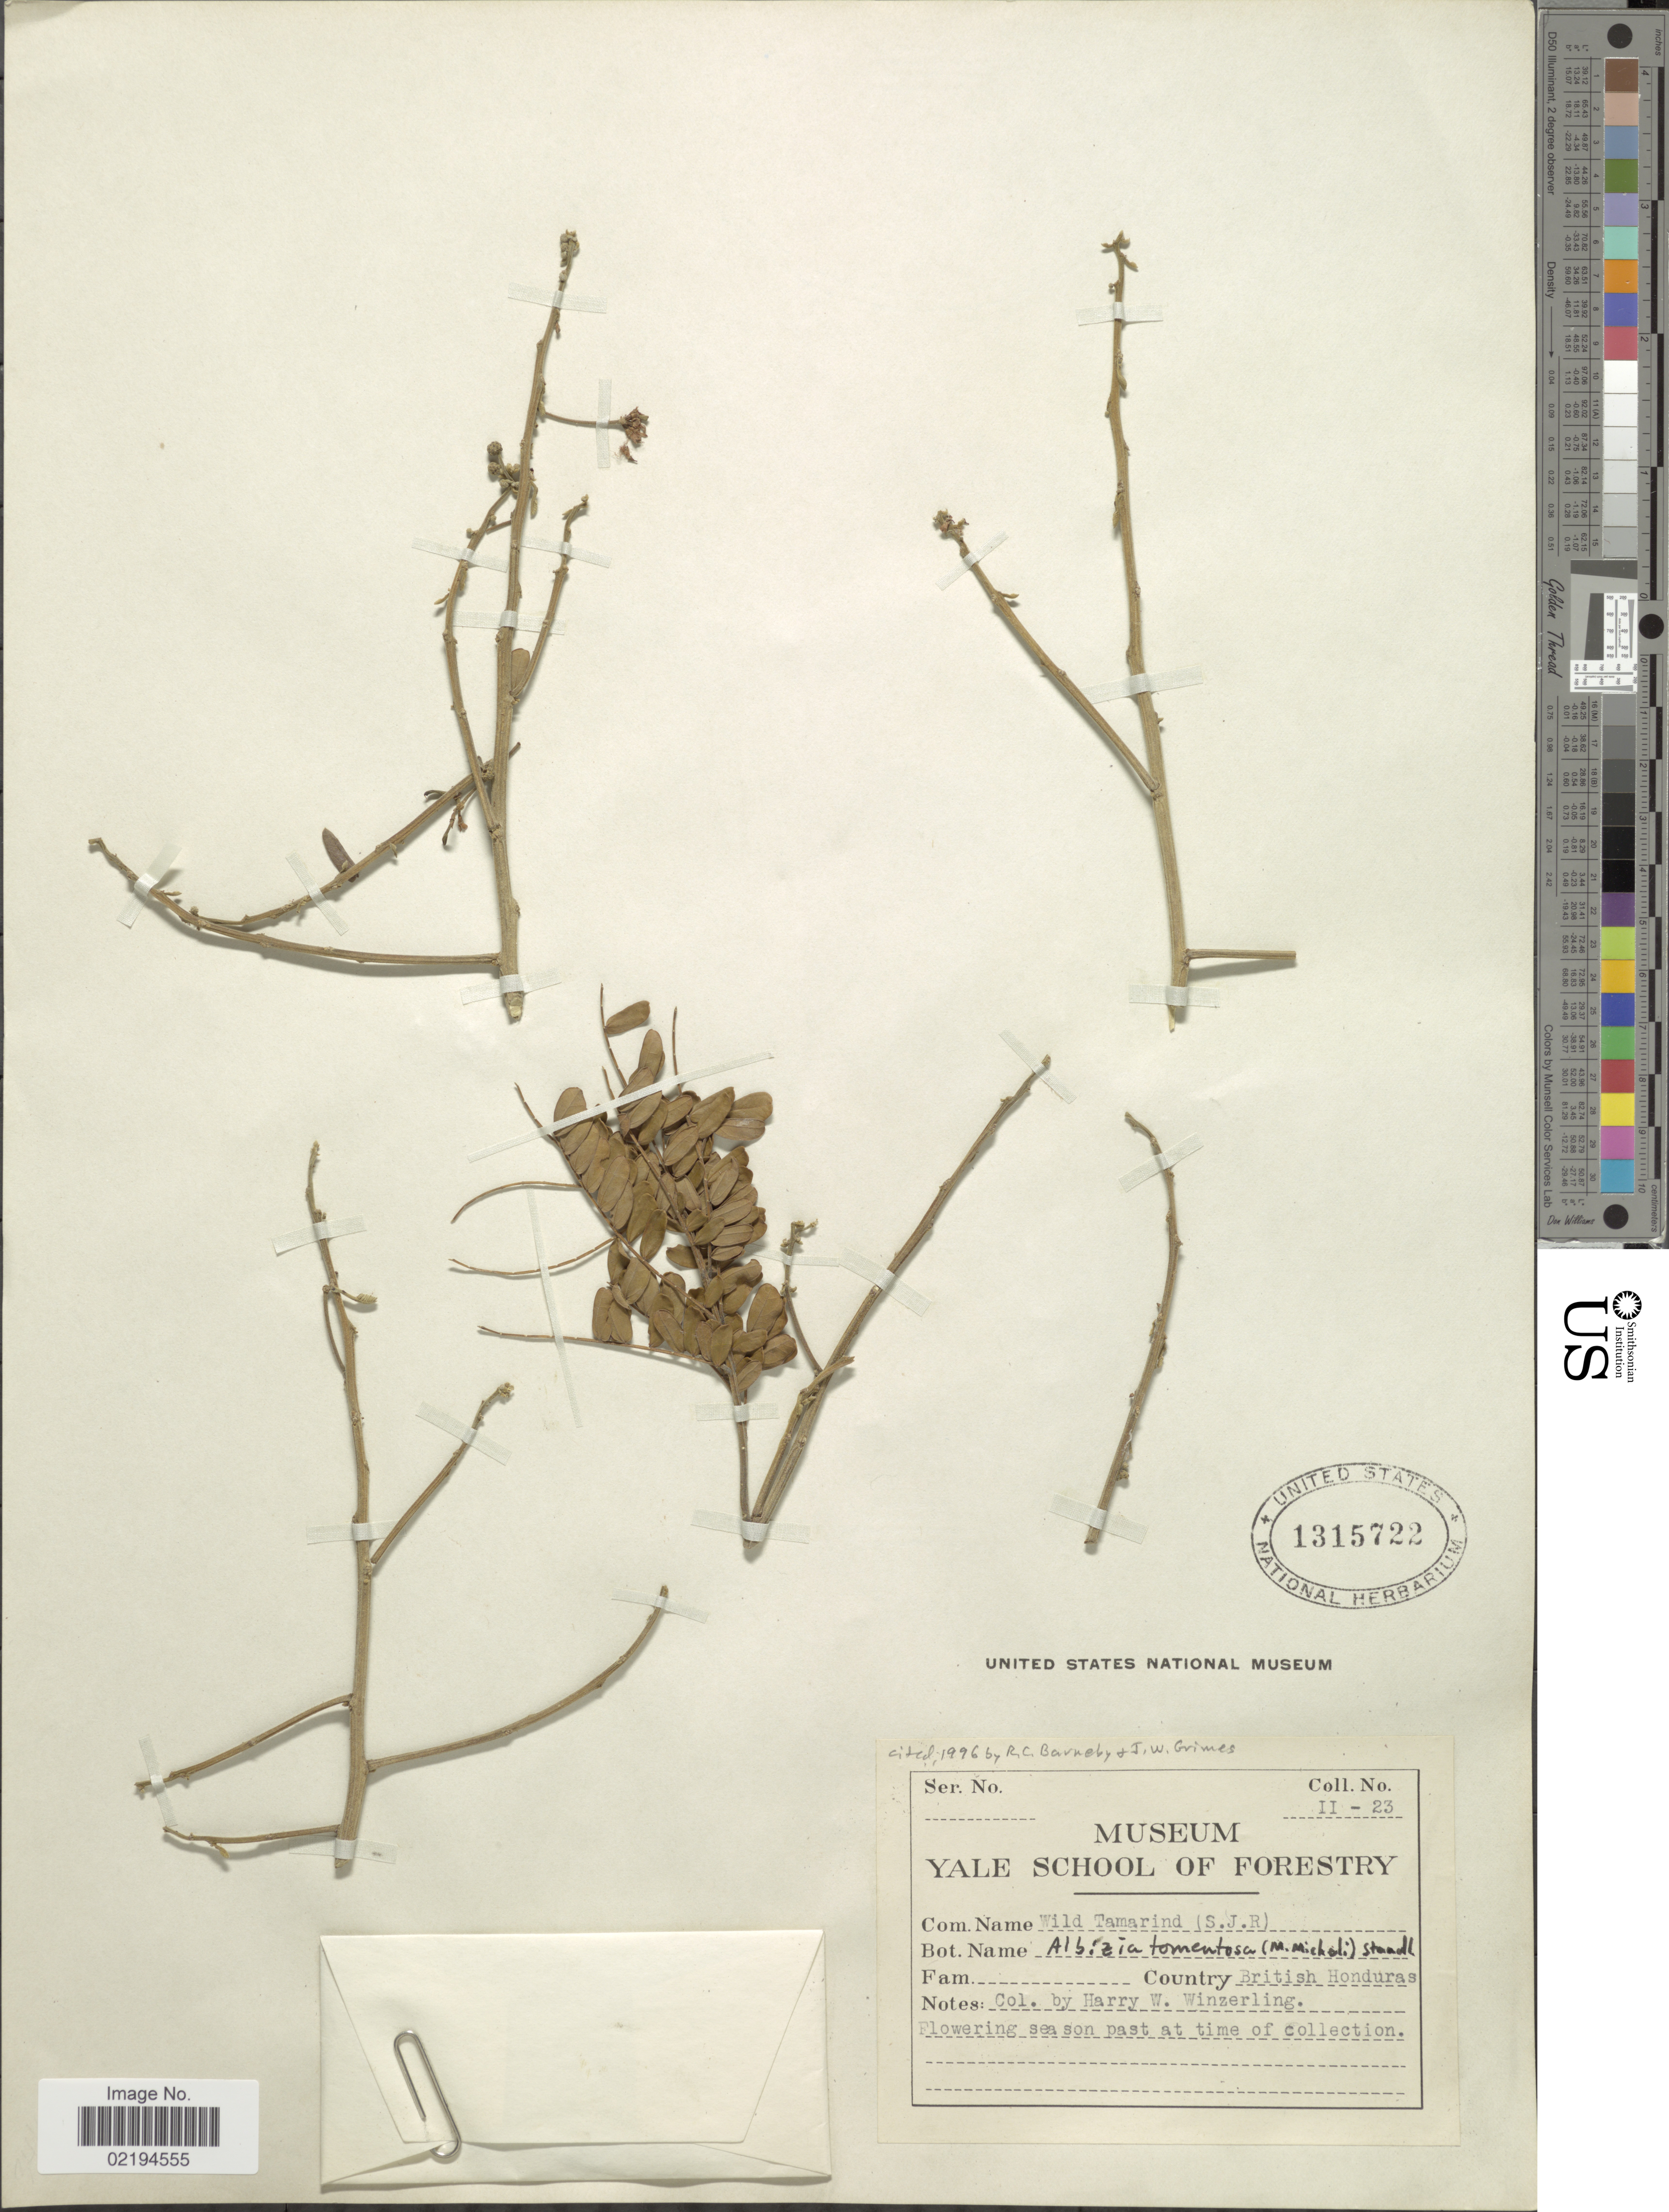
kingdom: Plantae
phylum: Tracheophyta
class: Magnoliopsida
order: Fabales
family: Fabaceae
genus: Pseudalbizzia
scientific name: Pseudalbizzia tomentosa var. tomentosa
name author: (Micheli) Koenen & Duno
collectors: H. Winzerling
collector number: II-23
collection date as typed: flowering season past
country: Belize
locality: British Honduras.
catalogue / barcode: US 1315722